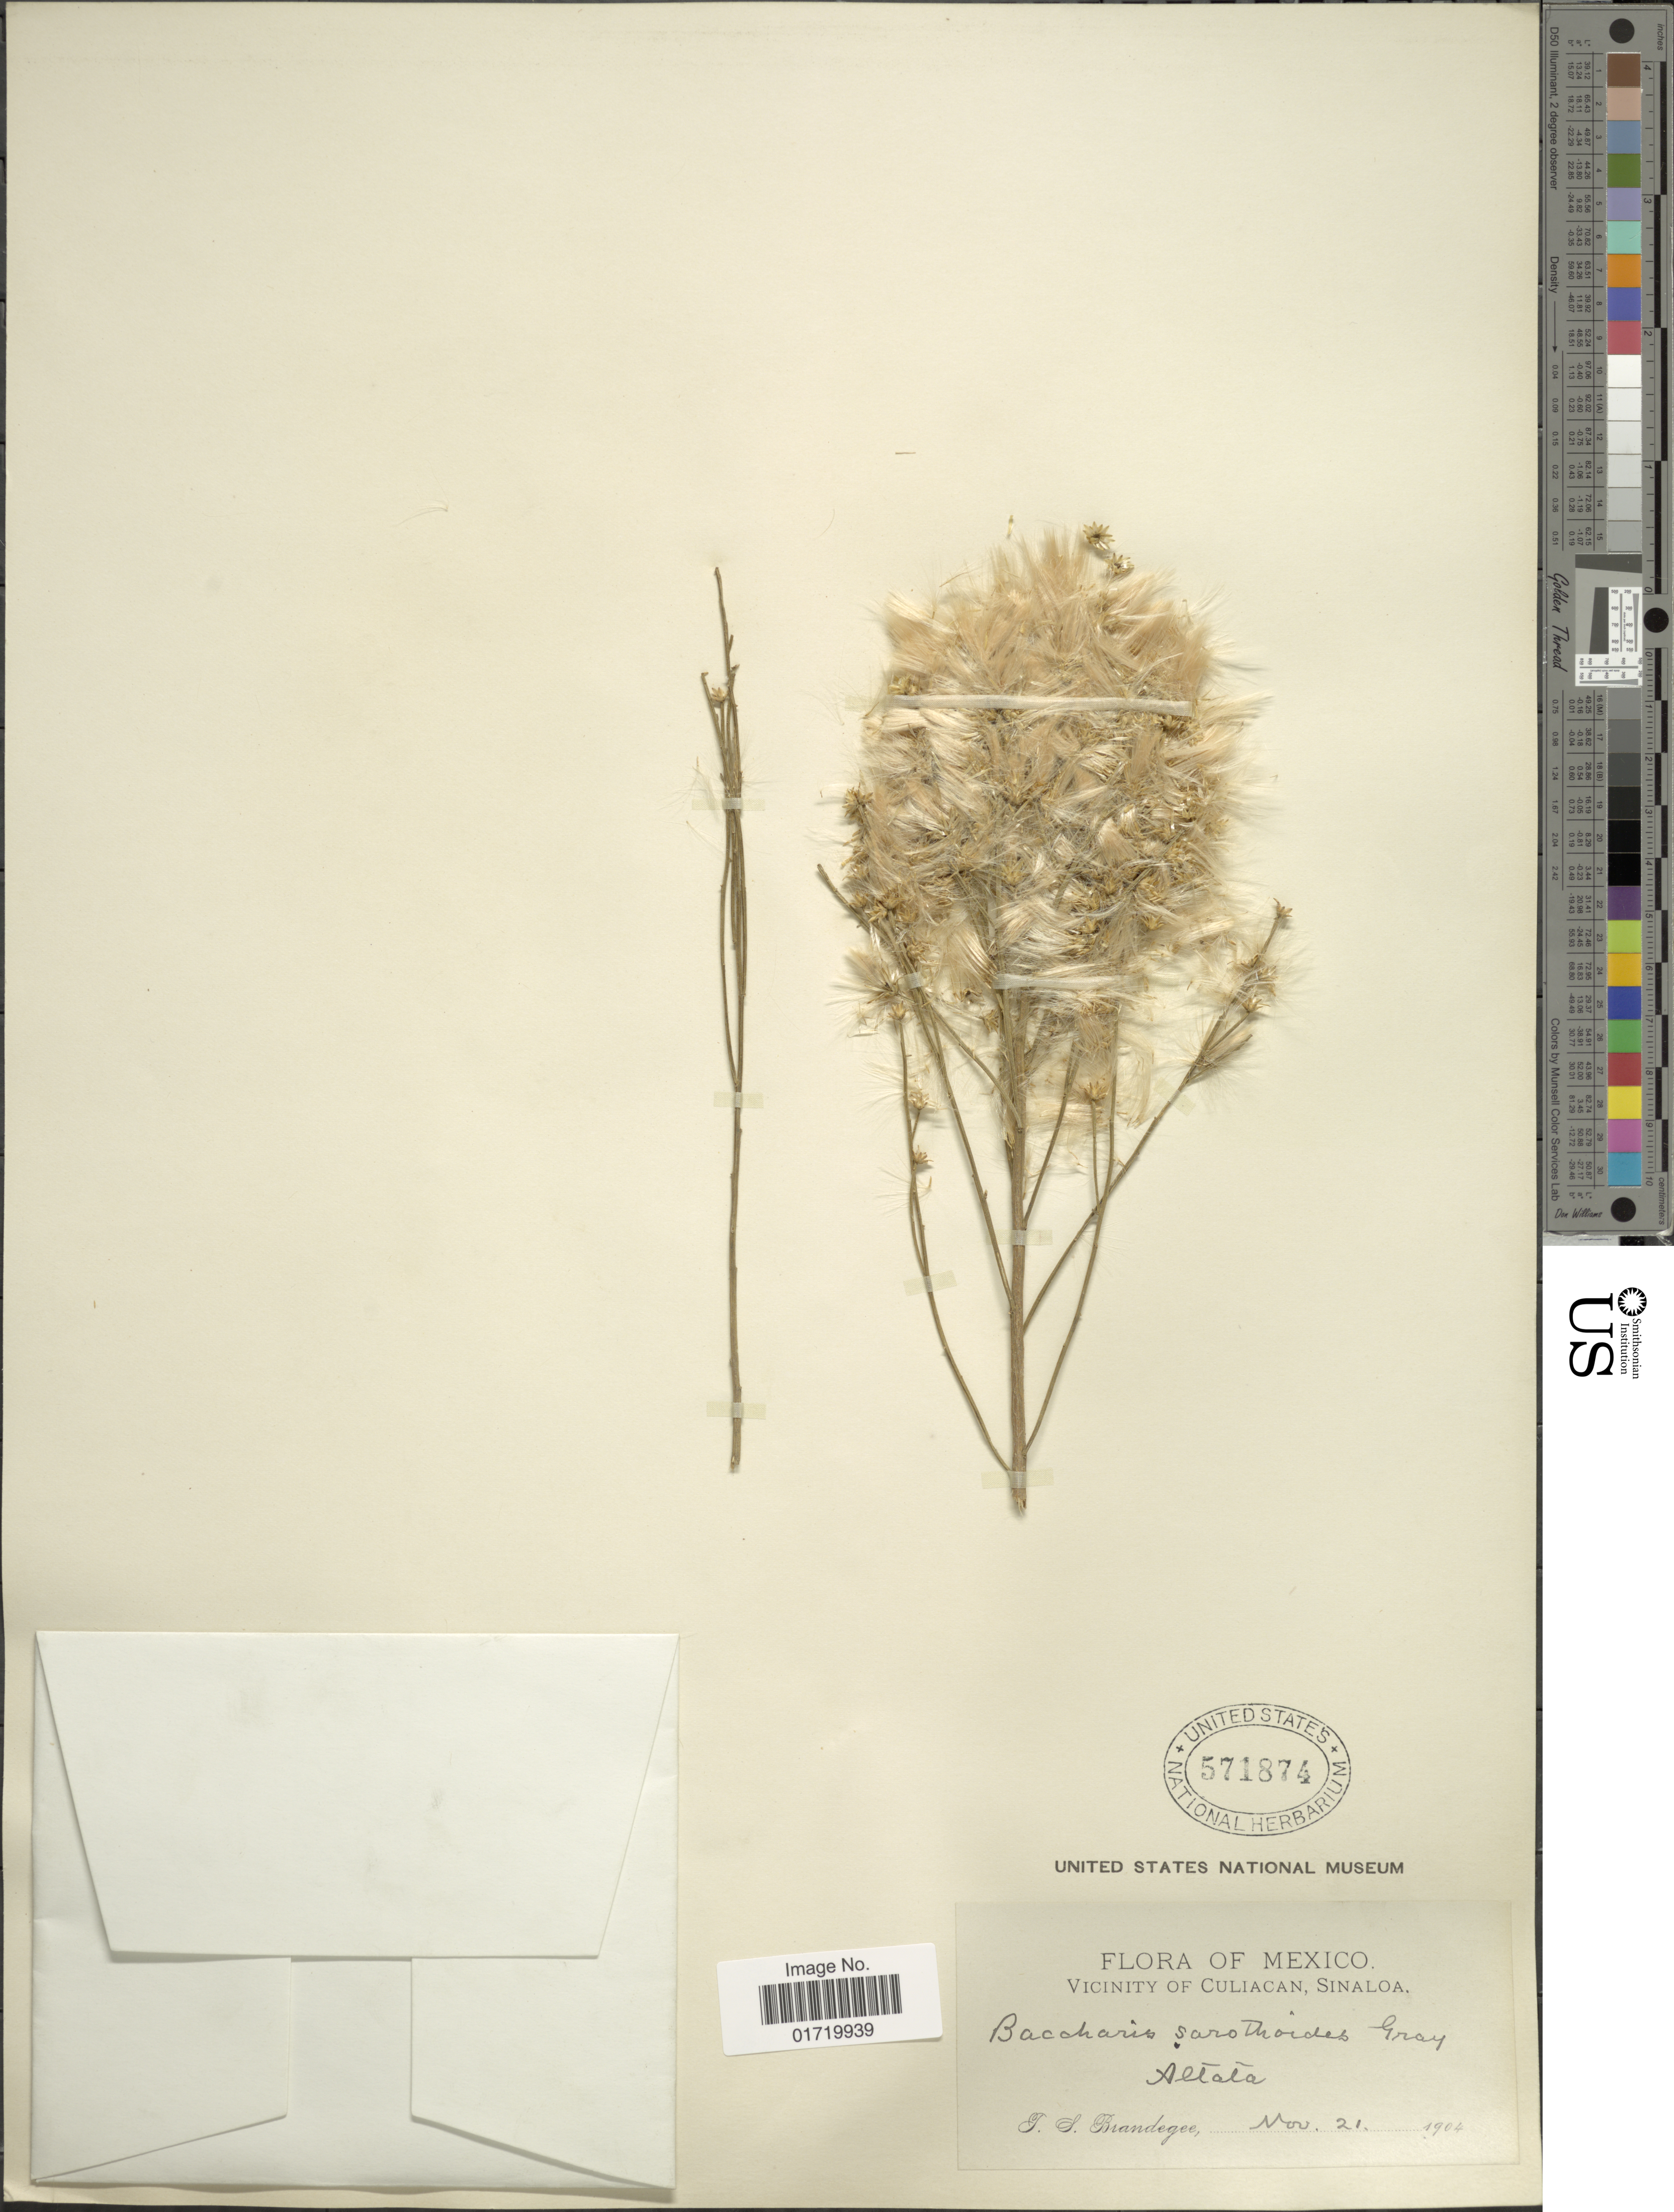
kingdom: Plantae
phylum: Tracheophyta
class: Magnoliopsida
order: Asterales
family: Asteraceae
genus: Baccharis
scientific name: Baccharis sarothroides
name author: A. Gray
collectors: T. S. Brandegee (herbarium)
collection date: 1904-11-21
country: Mexico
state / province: Sinaloa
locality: Vicinity of Culiacan, Altata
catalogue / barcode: US 571874